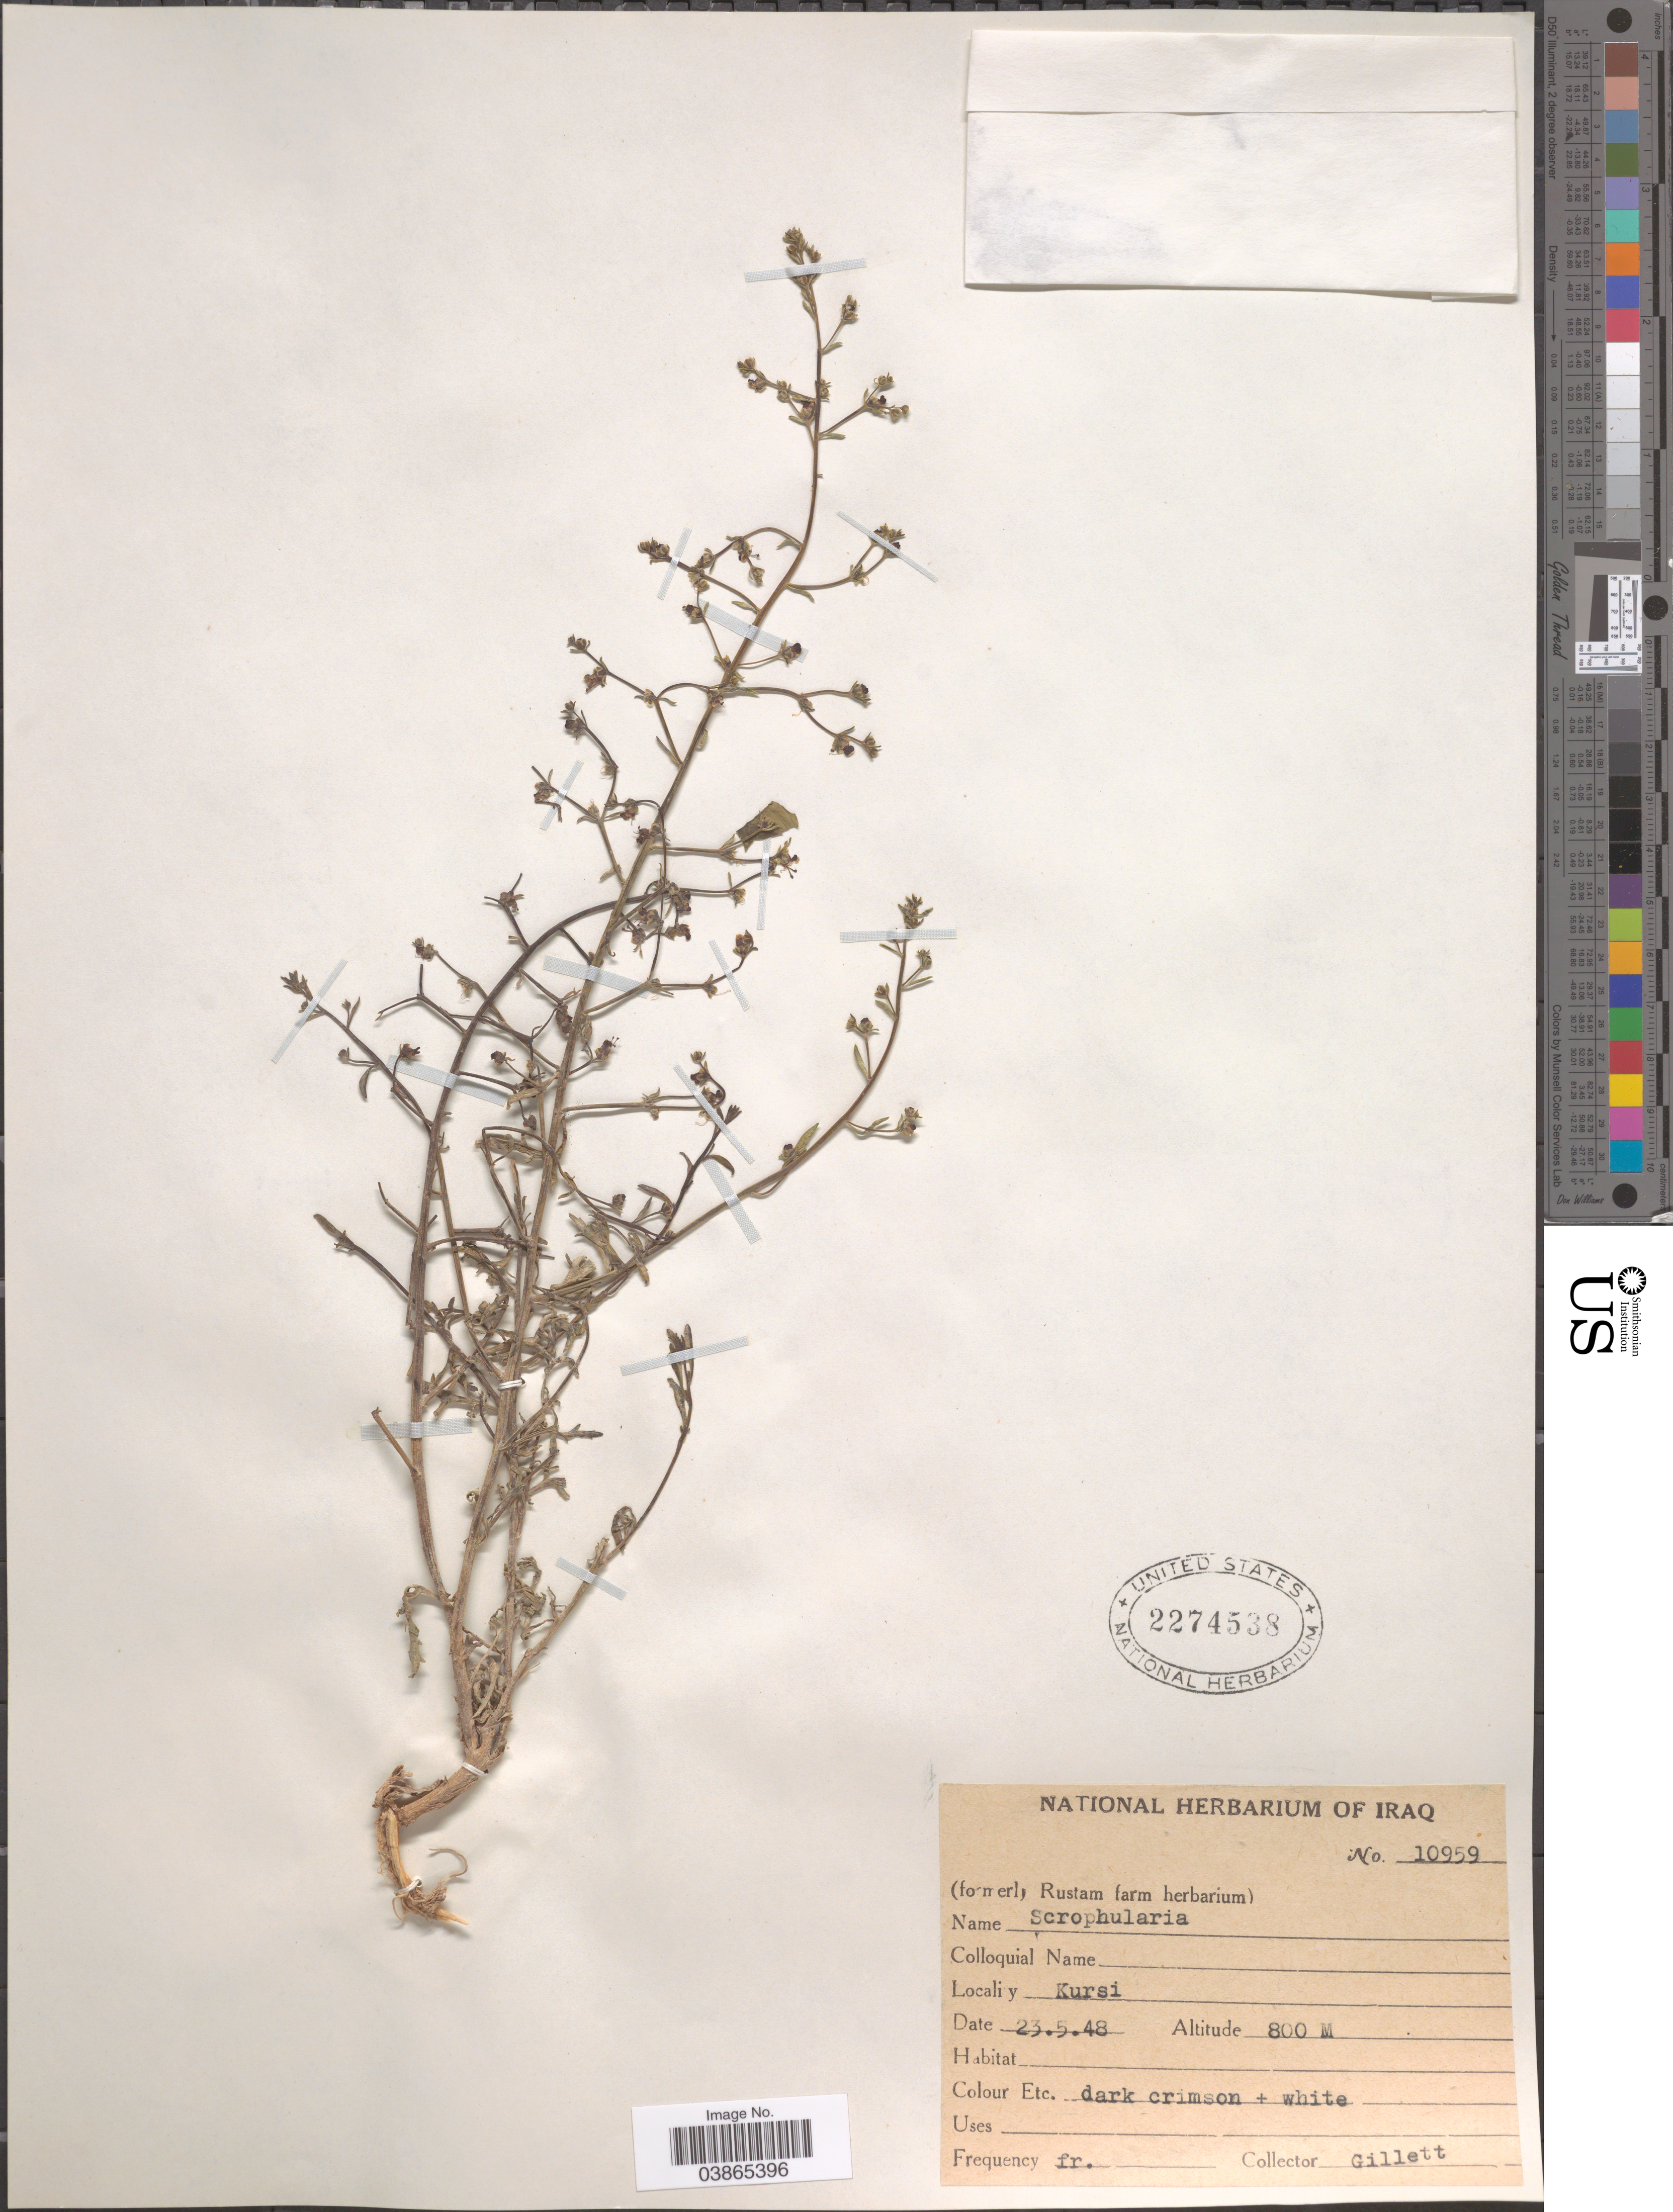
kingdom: Plantae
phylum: Tracheophyta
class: Magnoliopsida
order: Lamiales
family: Scrophulariaceae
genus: Scrophularia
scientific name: Scrophularia sp.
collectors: Gillett, --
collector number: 10959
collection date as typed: Transcribed d/m/y: 23/5/48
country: Iraq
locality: Kursi.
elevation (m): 800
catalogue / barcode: US 2274538